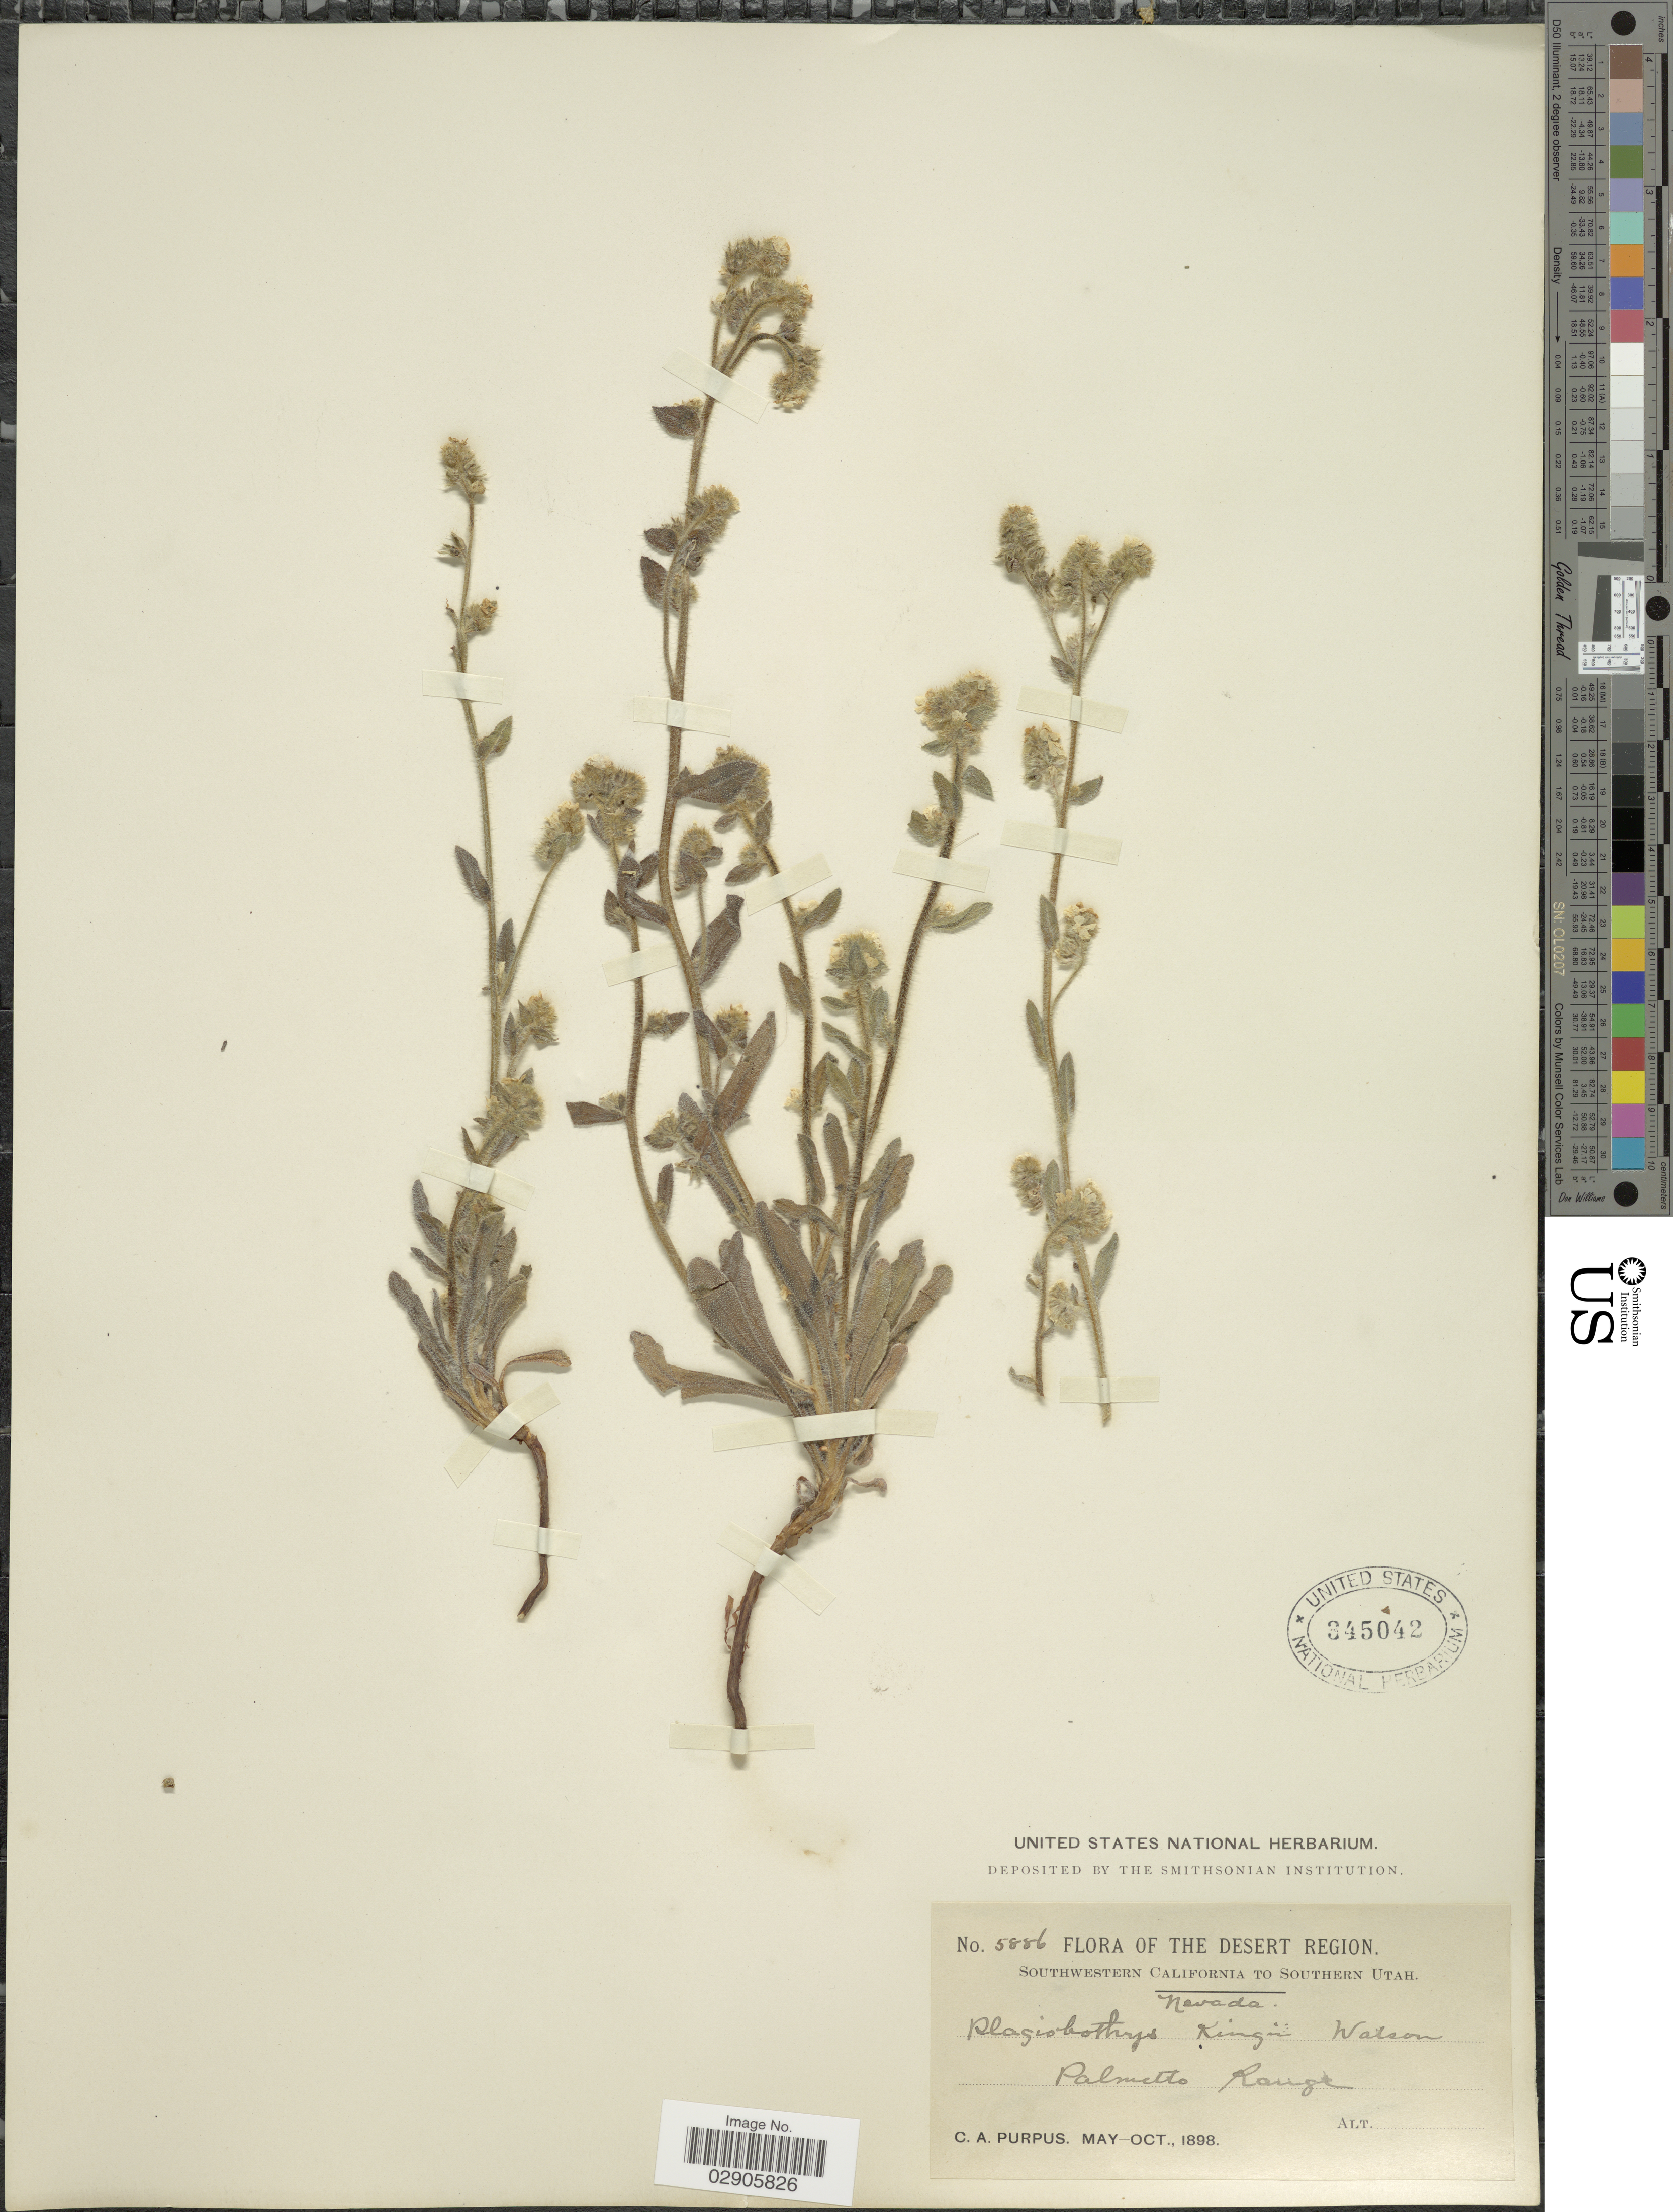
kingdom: Plantae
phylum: Tracheophyta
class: Magnoliopsida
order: Boraginales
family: Boraginaceae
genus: Plagiobothrys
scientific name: Plagiobothrys kingii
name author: (S. Watson) A. Gray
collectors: C. A. Purpus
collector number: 5856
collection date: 1898-05/1898-10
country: United States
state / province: Nevada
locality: The Desert Region. Palmetto Range.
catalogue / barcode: US 345042